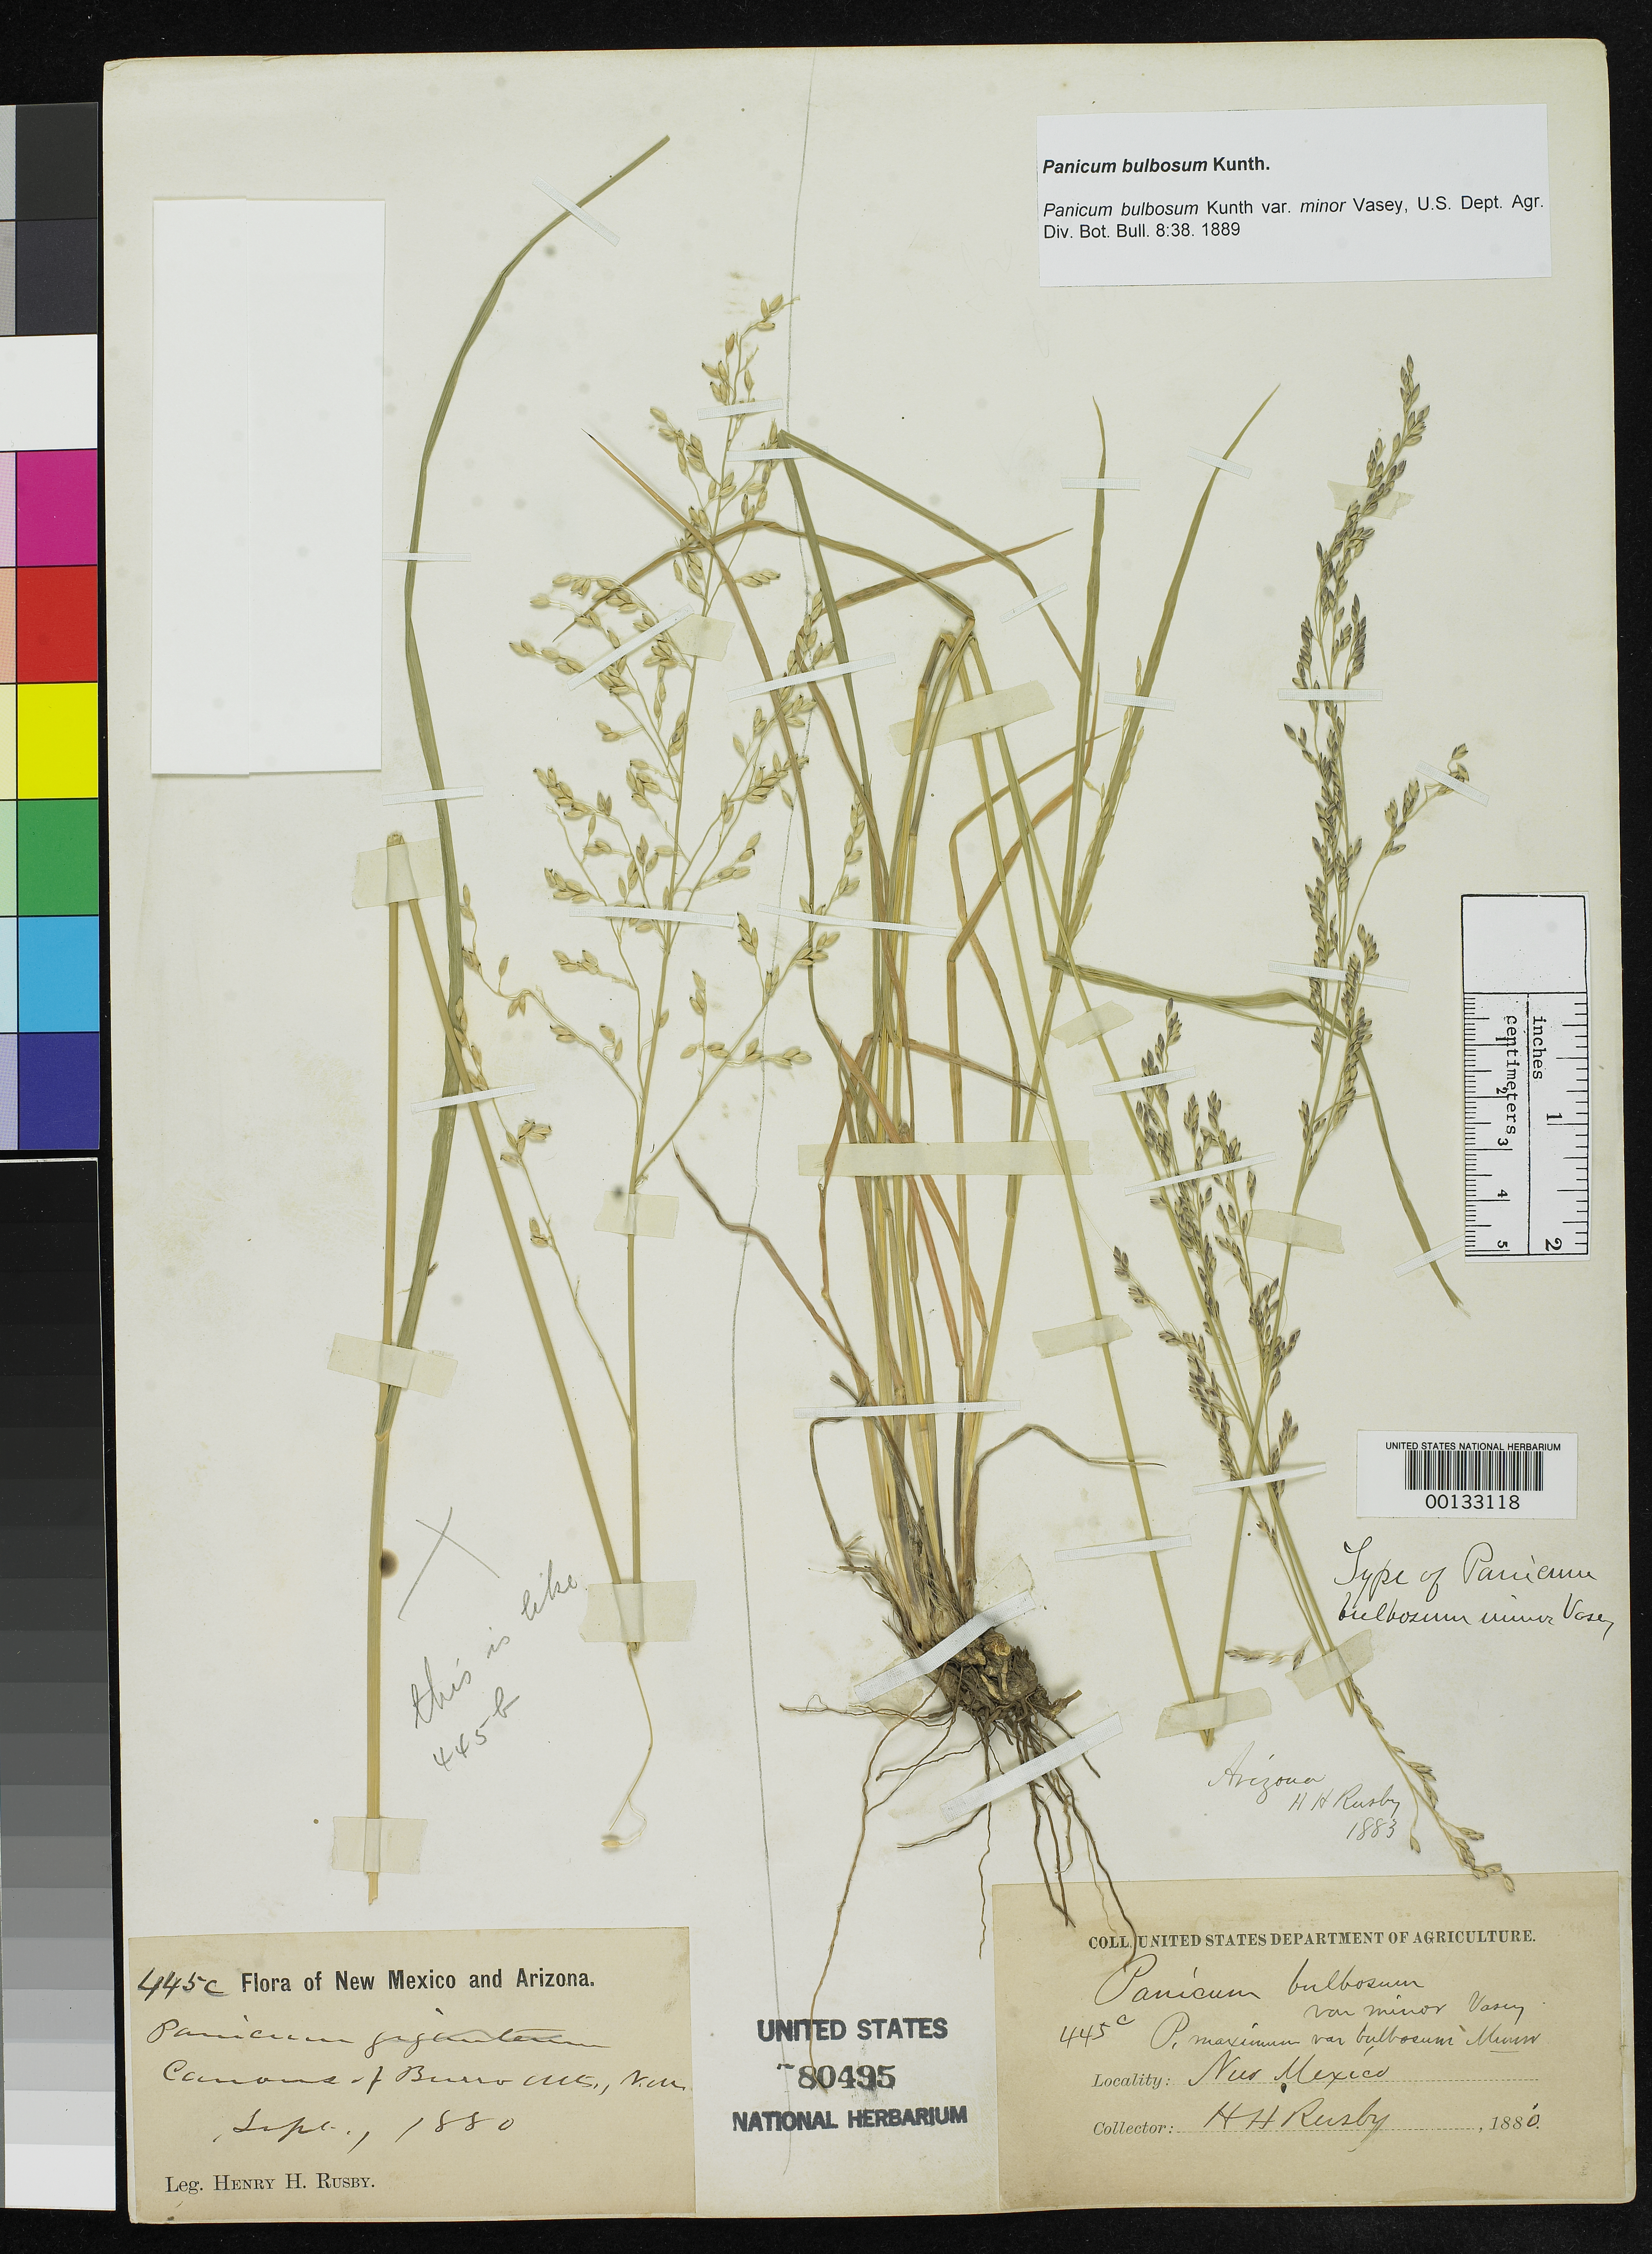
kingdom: Plantae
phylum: Tracheophyta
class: Liliopsida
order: Poales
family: Poaceae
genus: Panicum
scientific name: Panicum bulbosum var. minor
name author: Vasey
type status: Holotype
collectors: H. H. Rusby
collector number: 445c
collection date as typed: Sep 1880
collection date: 1880-09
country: United States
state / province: New Mexico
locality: Canons of Burro Mountains.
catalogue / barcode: US 80495